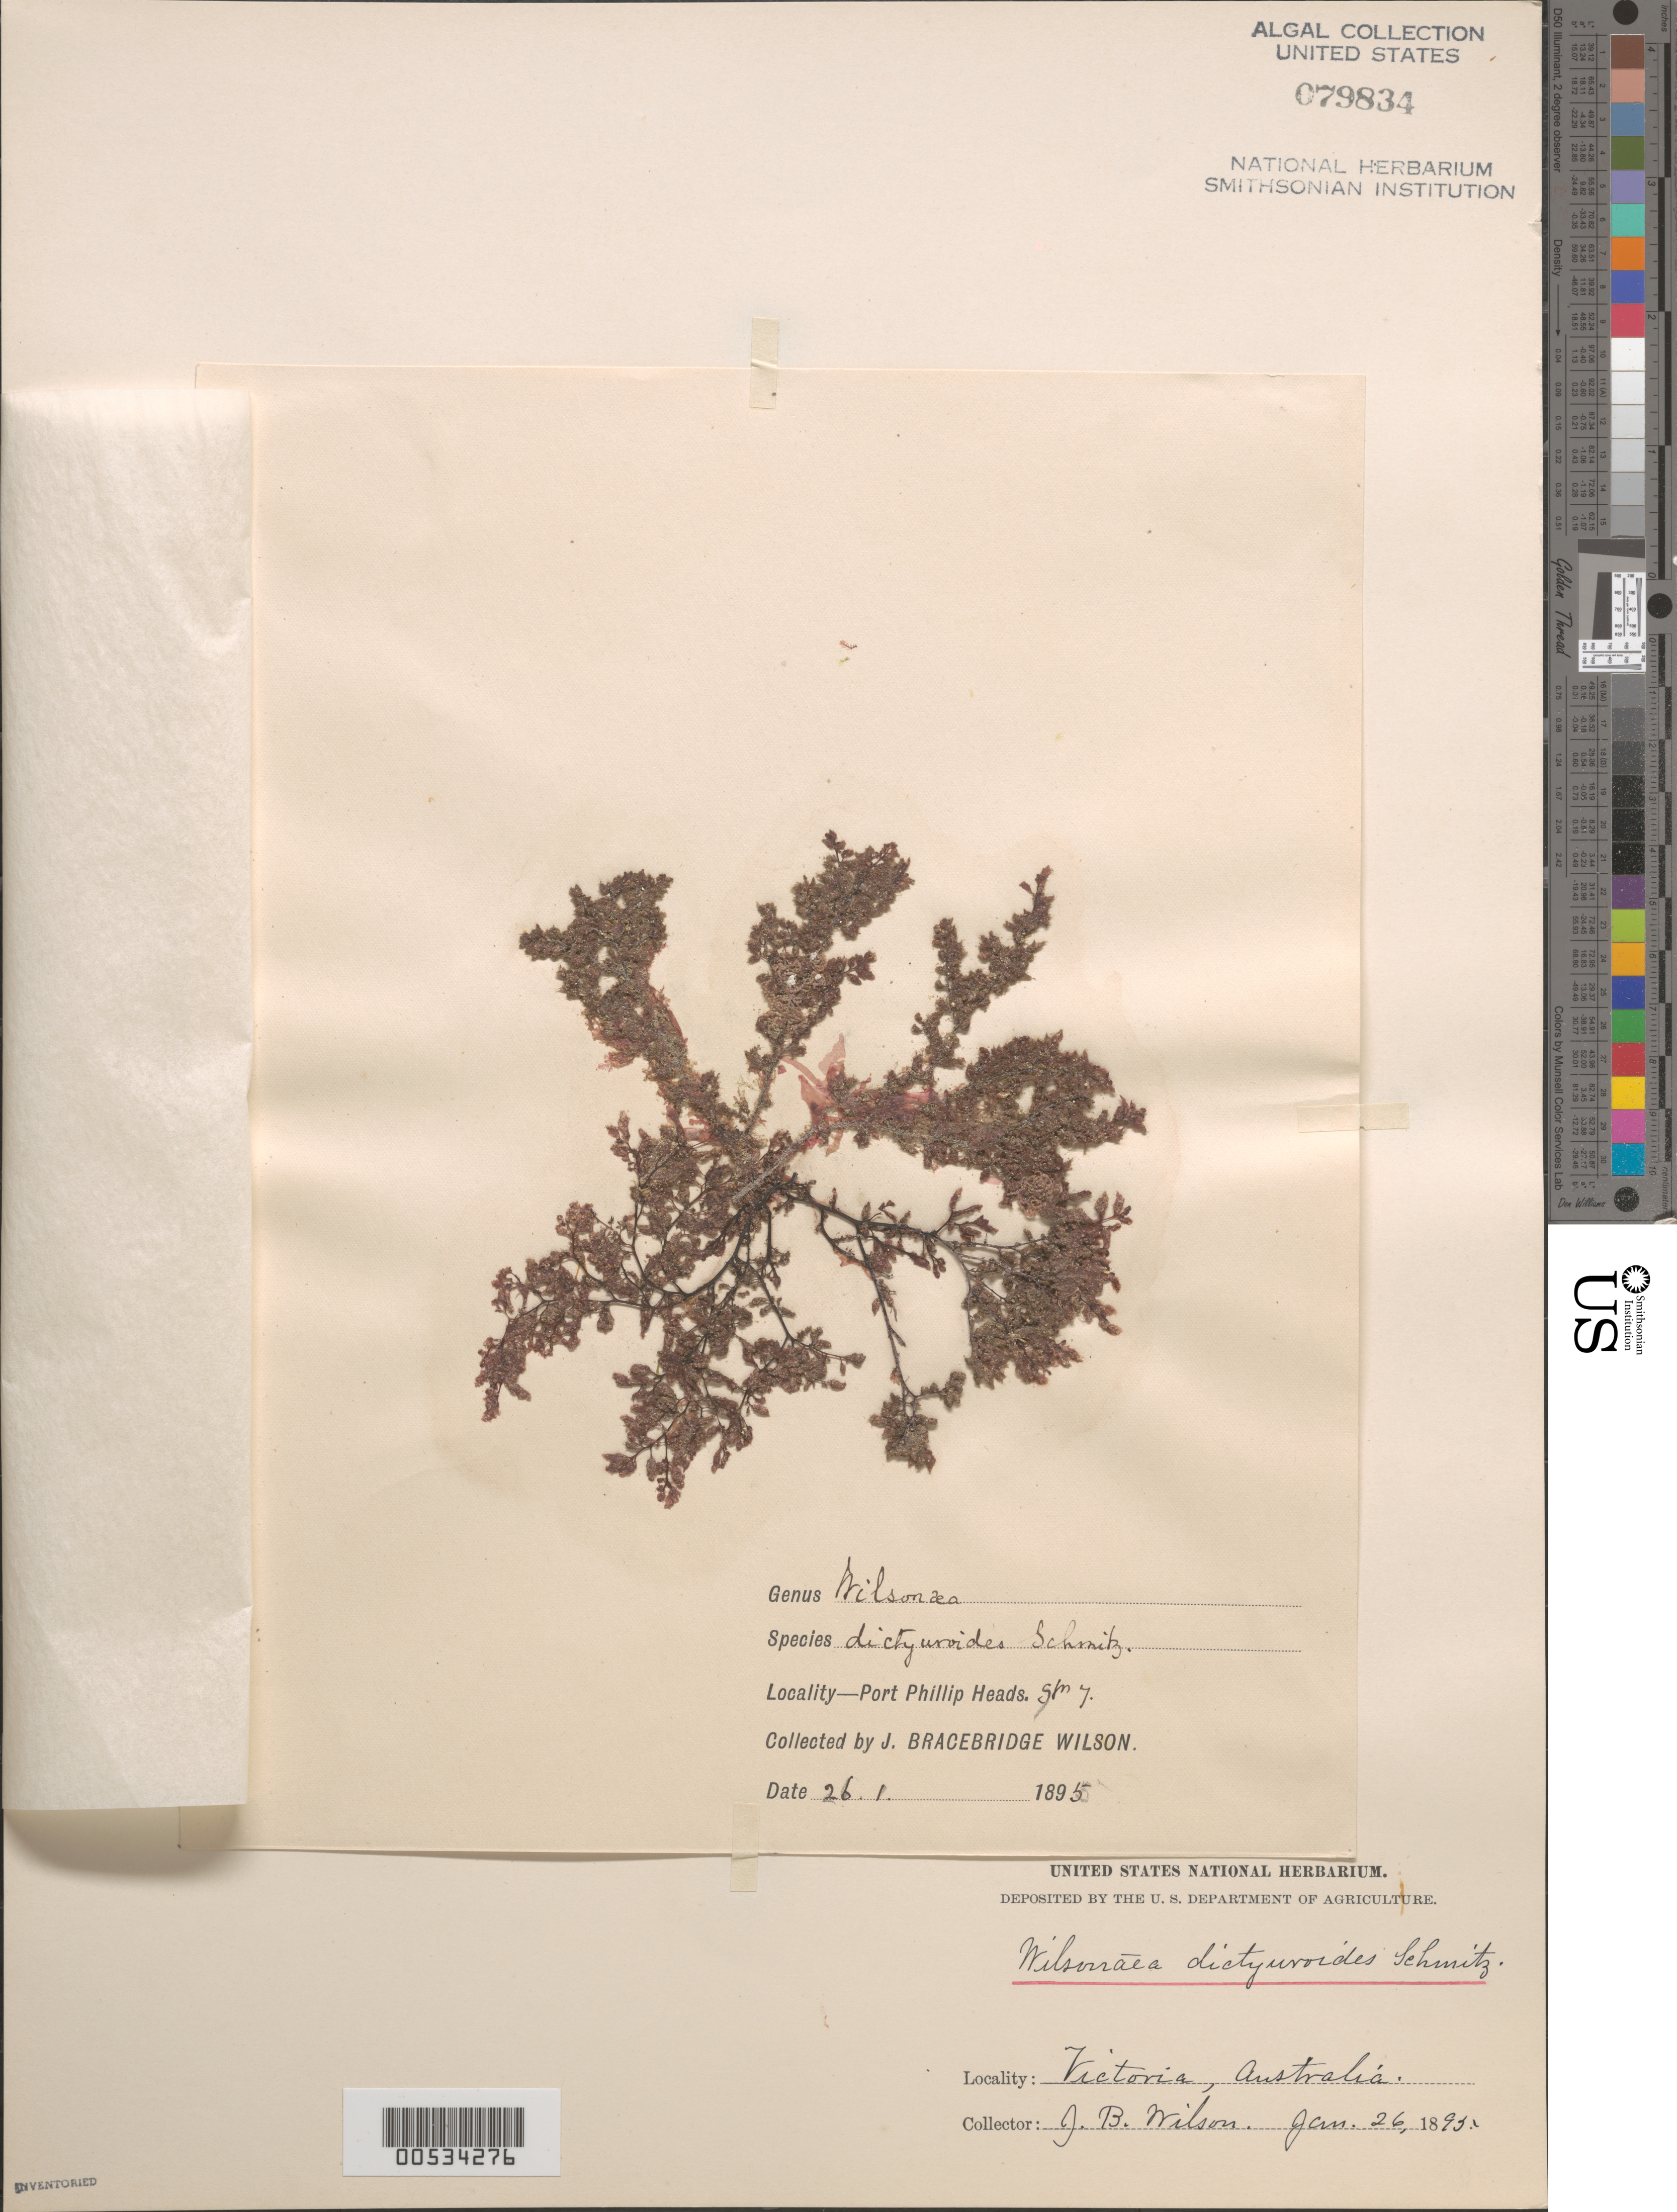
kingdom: Plantae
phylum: Rhodophyta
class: Florideophyceae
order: Ceramiales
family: Rhodomelaceae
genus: Wilsonaea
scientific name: Wilsonaea dictyuroides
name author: (J. Agardh) F. Schmitz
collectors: J. B. Wilson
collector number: Station 7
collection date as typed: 26 Jan 1895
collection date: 1895-01-26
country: Australia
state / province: Victoria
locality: Port Phillip Heads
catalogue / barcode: US 79834